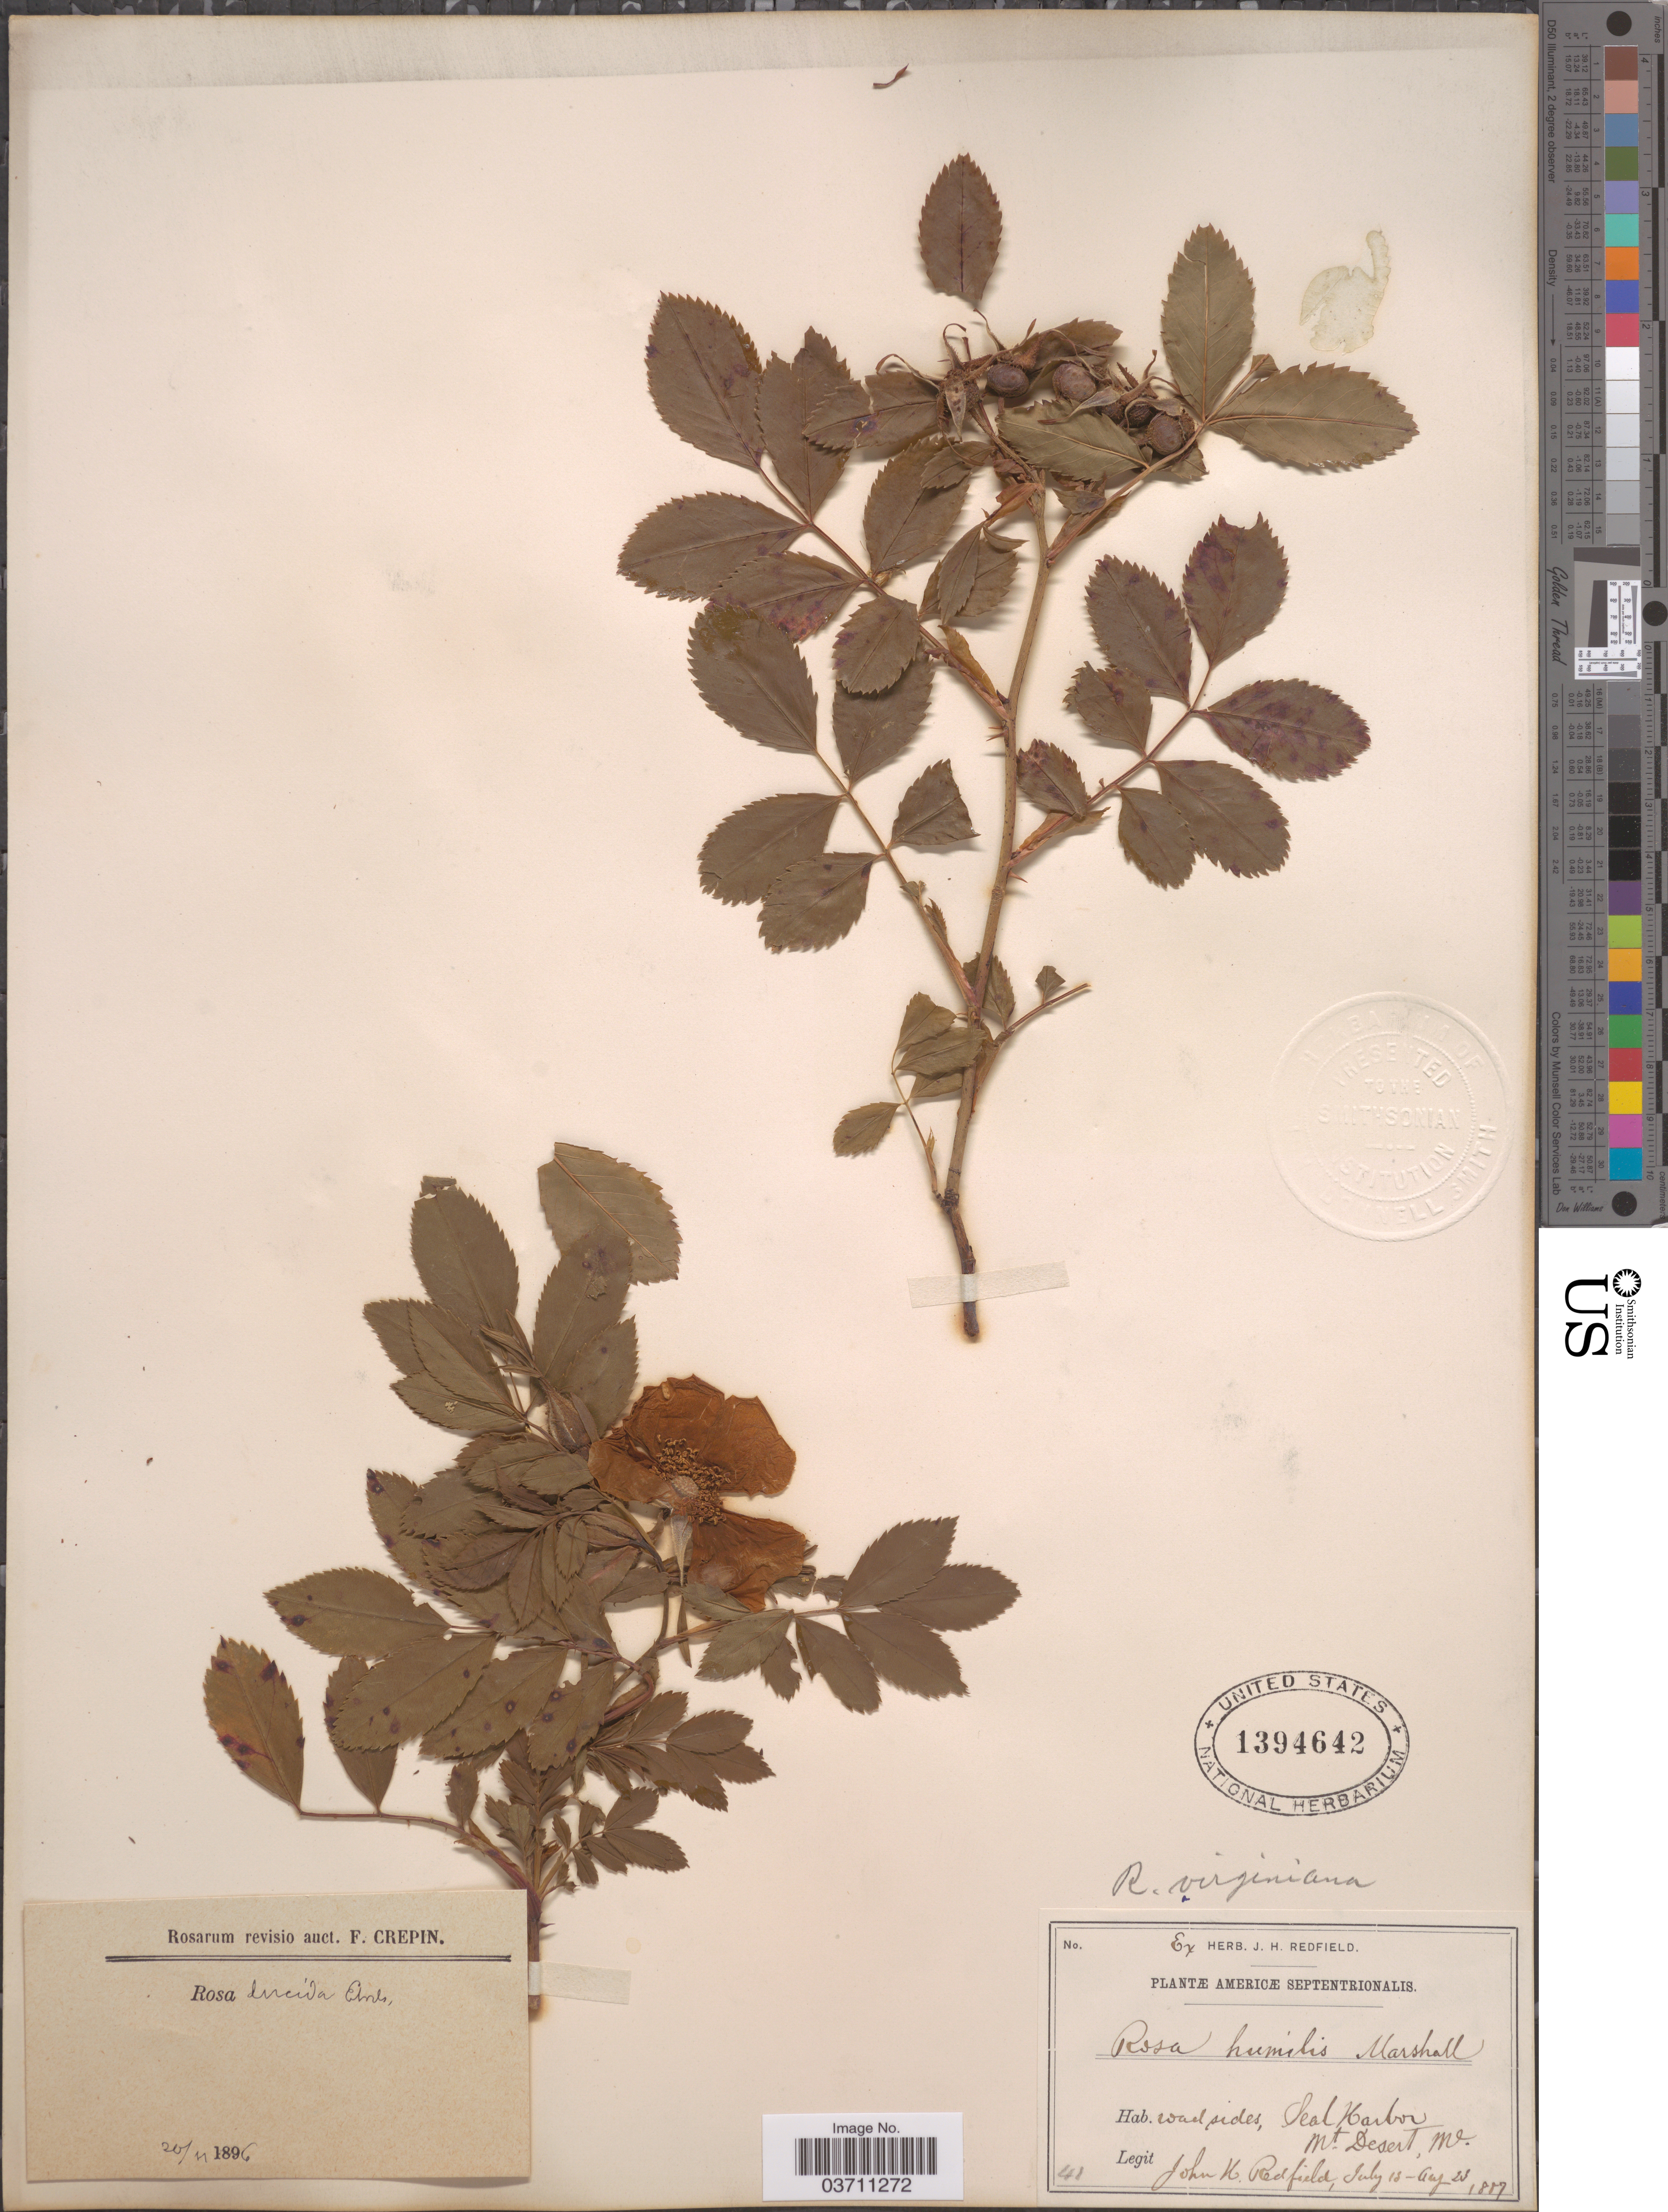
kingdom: Plantae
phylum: Tracheophyta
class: Magnoliopsida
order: Rosales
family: Rosaceae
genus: Rosa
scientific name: Rosa lucida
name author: Meehan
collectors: J. Redfield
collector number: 41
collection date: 1887-07-13/1887-08-23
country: United States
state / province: Maine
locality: Americæ Septentrionalis. Seal Harbor, Mt. Desert.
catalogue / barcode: US 1394642